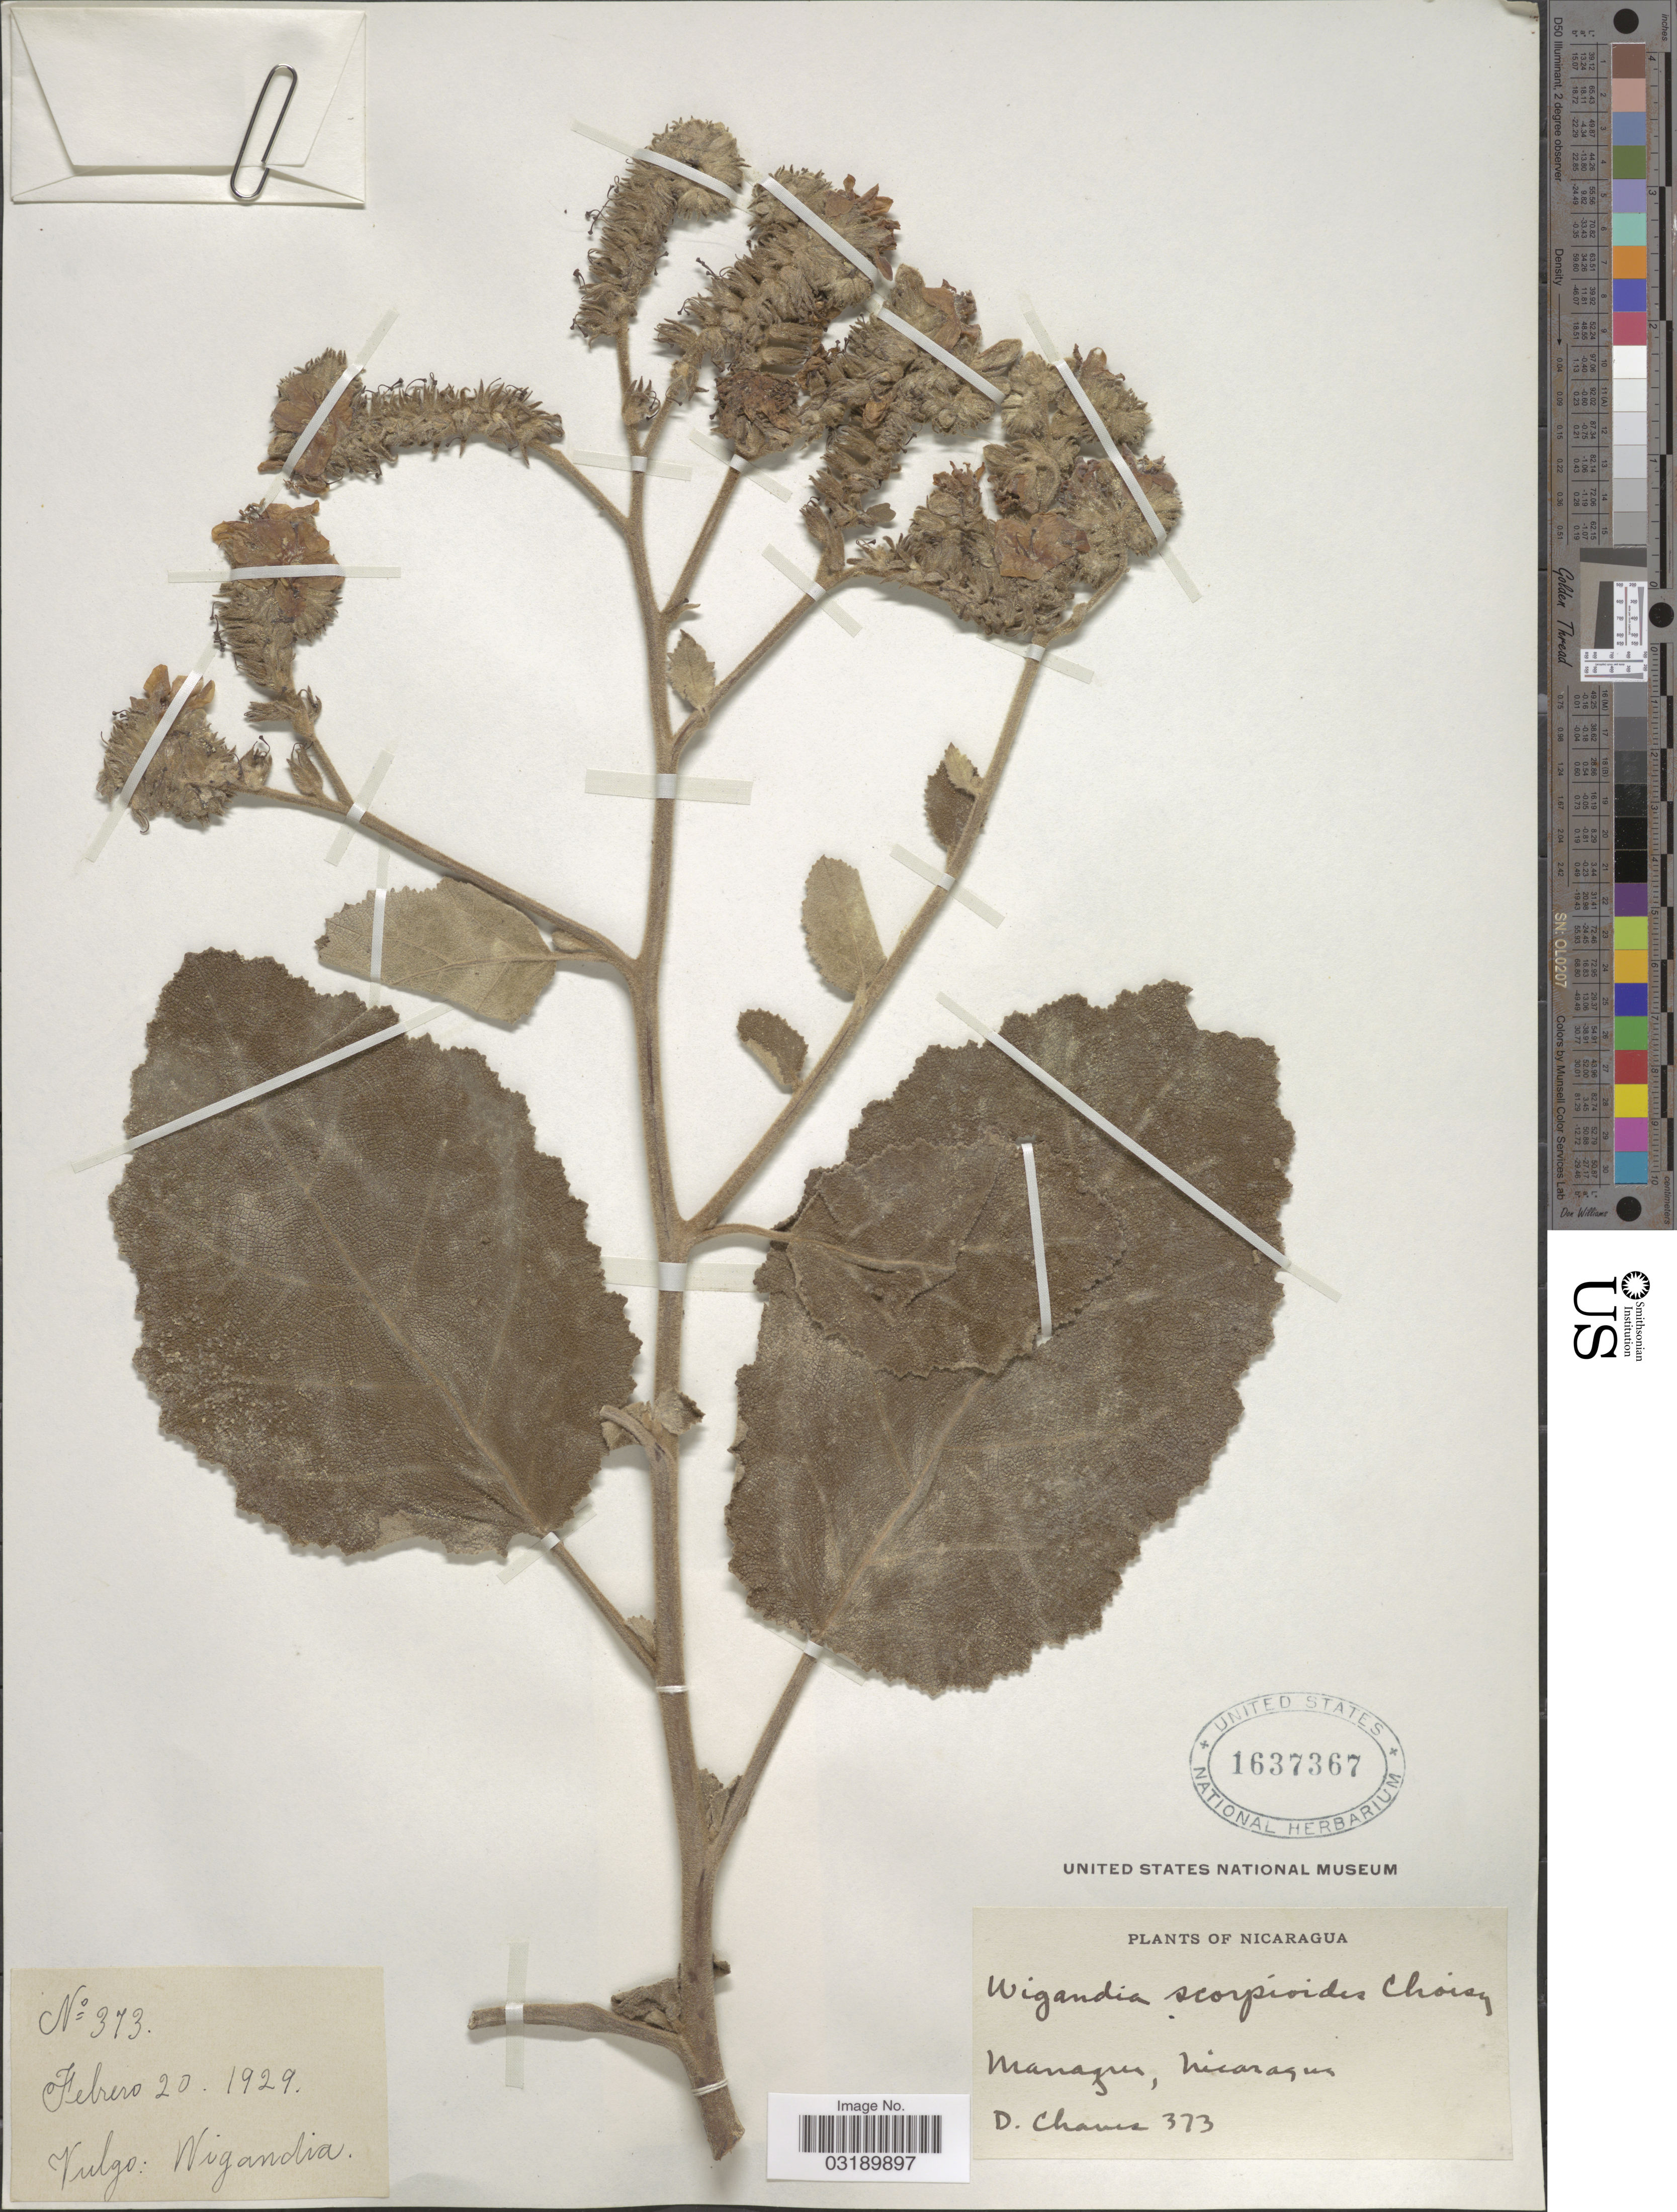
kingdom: Plantae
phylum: Tracheophyta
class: Magnoliopsida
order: Boraginales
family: Namaceae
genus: Wigandia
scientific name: Wigandia scorpioides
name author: Choisy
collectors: D. Chaves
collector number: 373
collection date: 1929-02-20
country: Nicaragua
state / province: Managua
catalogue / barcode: US 1637367